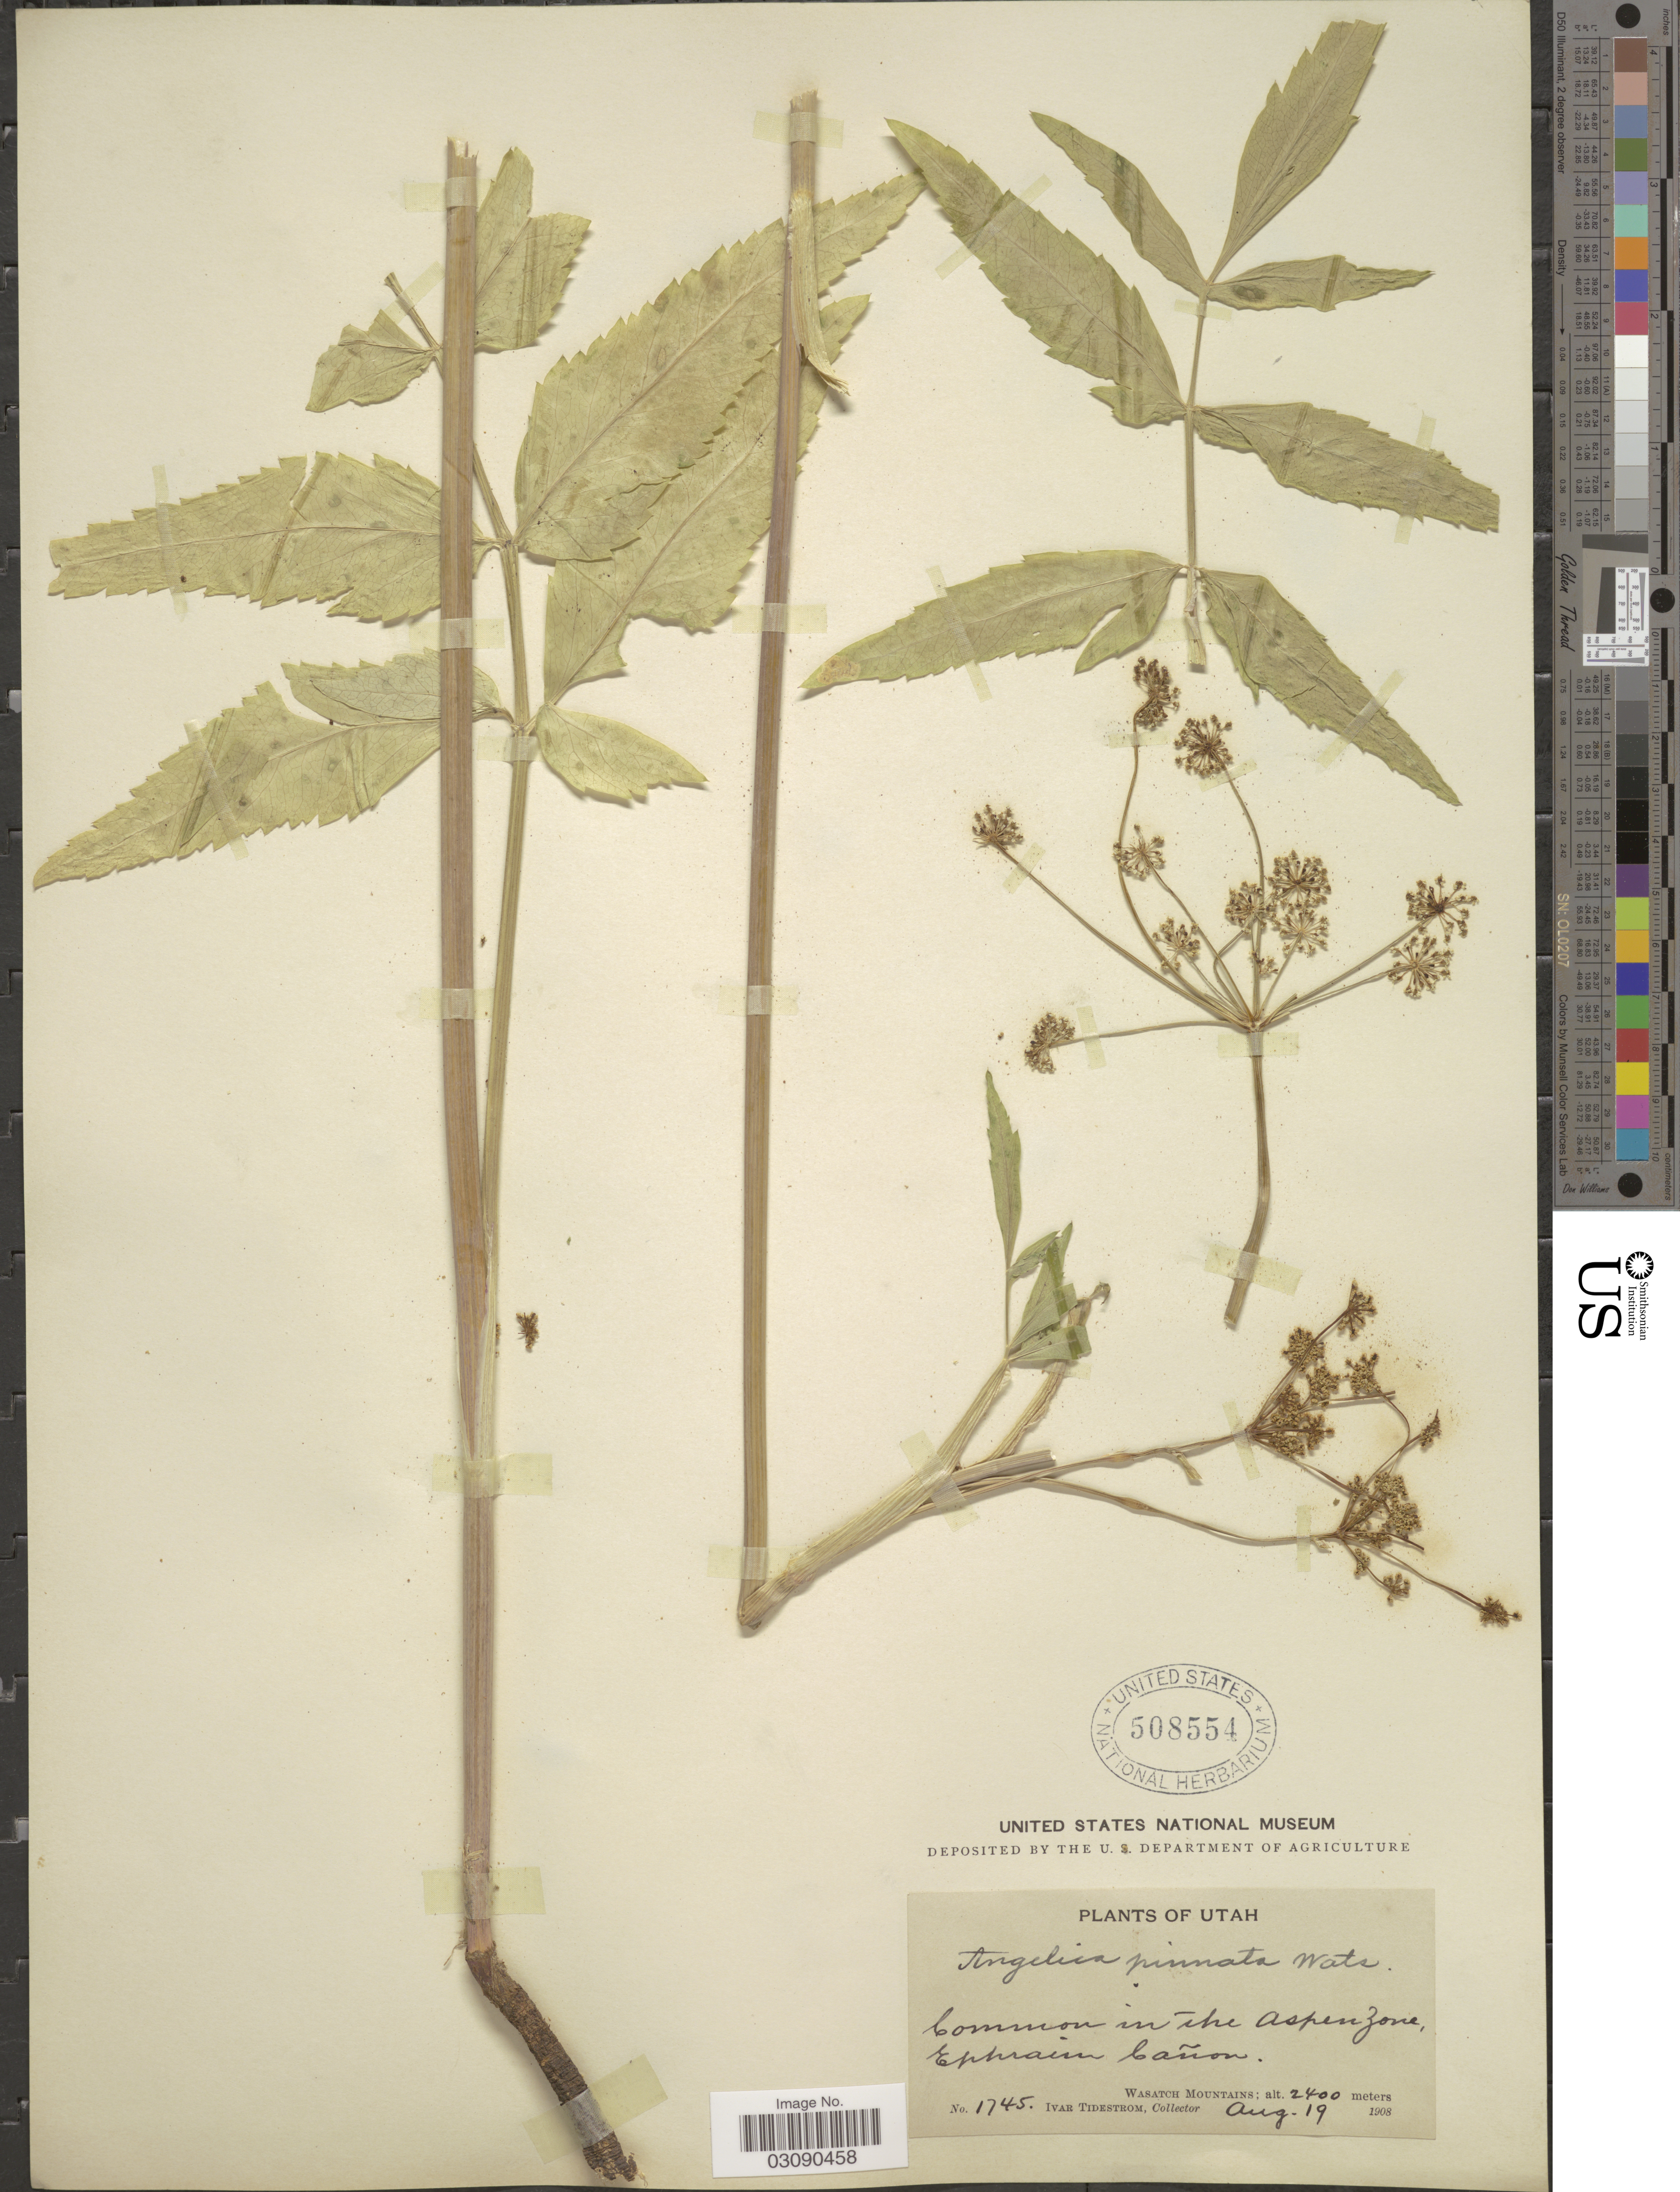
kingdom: Plantae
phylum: Tracheophyta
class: Magnoliopsida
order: Apiales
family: Apiaceae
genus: Angelica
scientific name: Angelica pinnata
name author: S. Watson in C. King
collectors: I. F. Tidestrom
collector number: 1745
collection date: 1908-08-19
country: United States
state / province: Utah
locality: Common in the Aspen Zone, Ephraim Cañon. Wasatch Mountains.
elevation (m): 2400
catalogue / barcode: US 508554